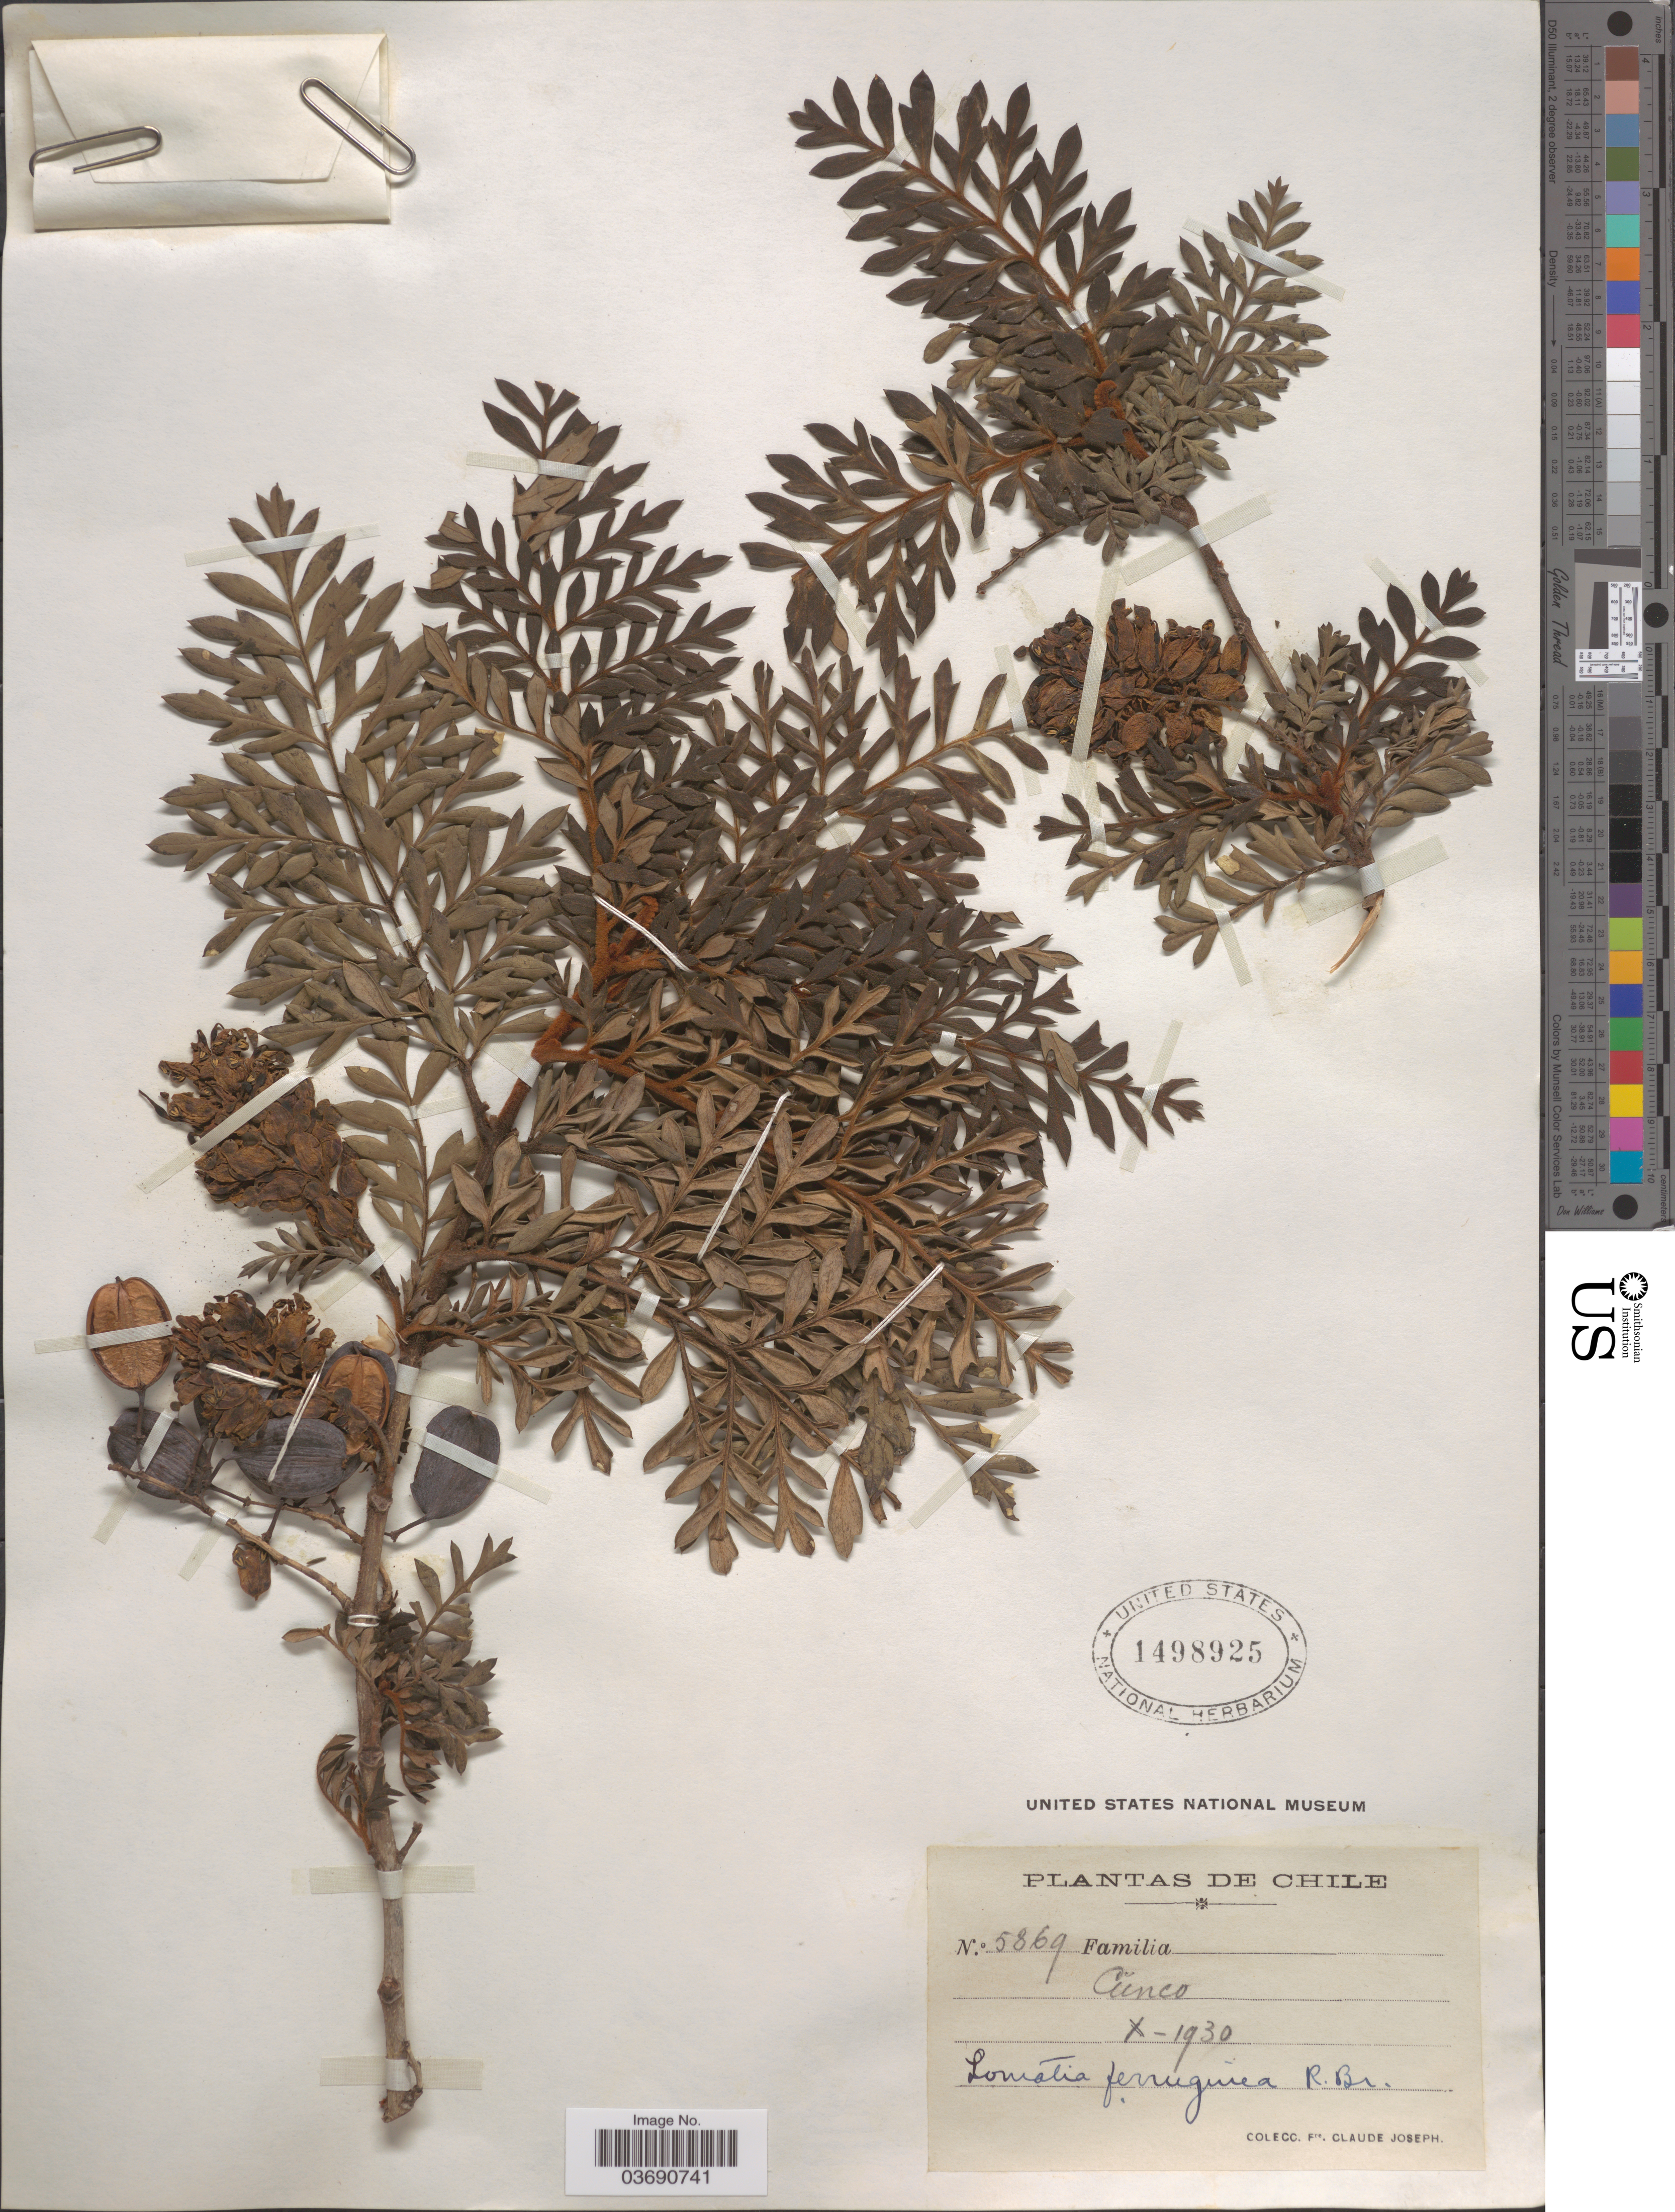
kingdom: Plantae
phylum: Tracheophyta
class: Magnoliopsida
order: Proteales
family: Proteaceae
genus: Lomatia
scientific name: Lomatia ferruginea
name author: (Cav.) R. Br.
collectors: Bro. Claude-Joseph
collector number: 5869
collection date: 1930-10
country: Chile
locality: Cunco.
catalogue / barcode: US 1498925